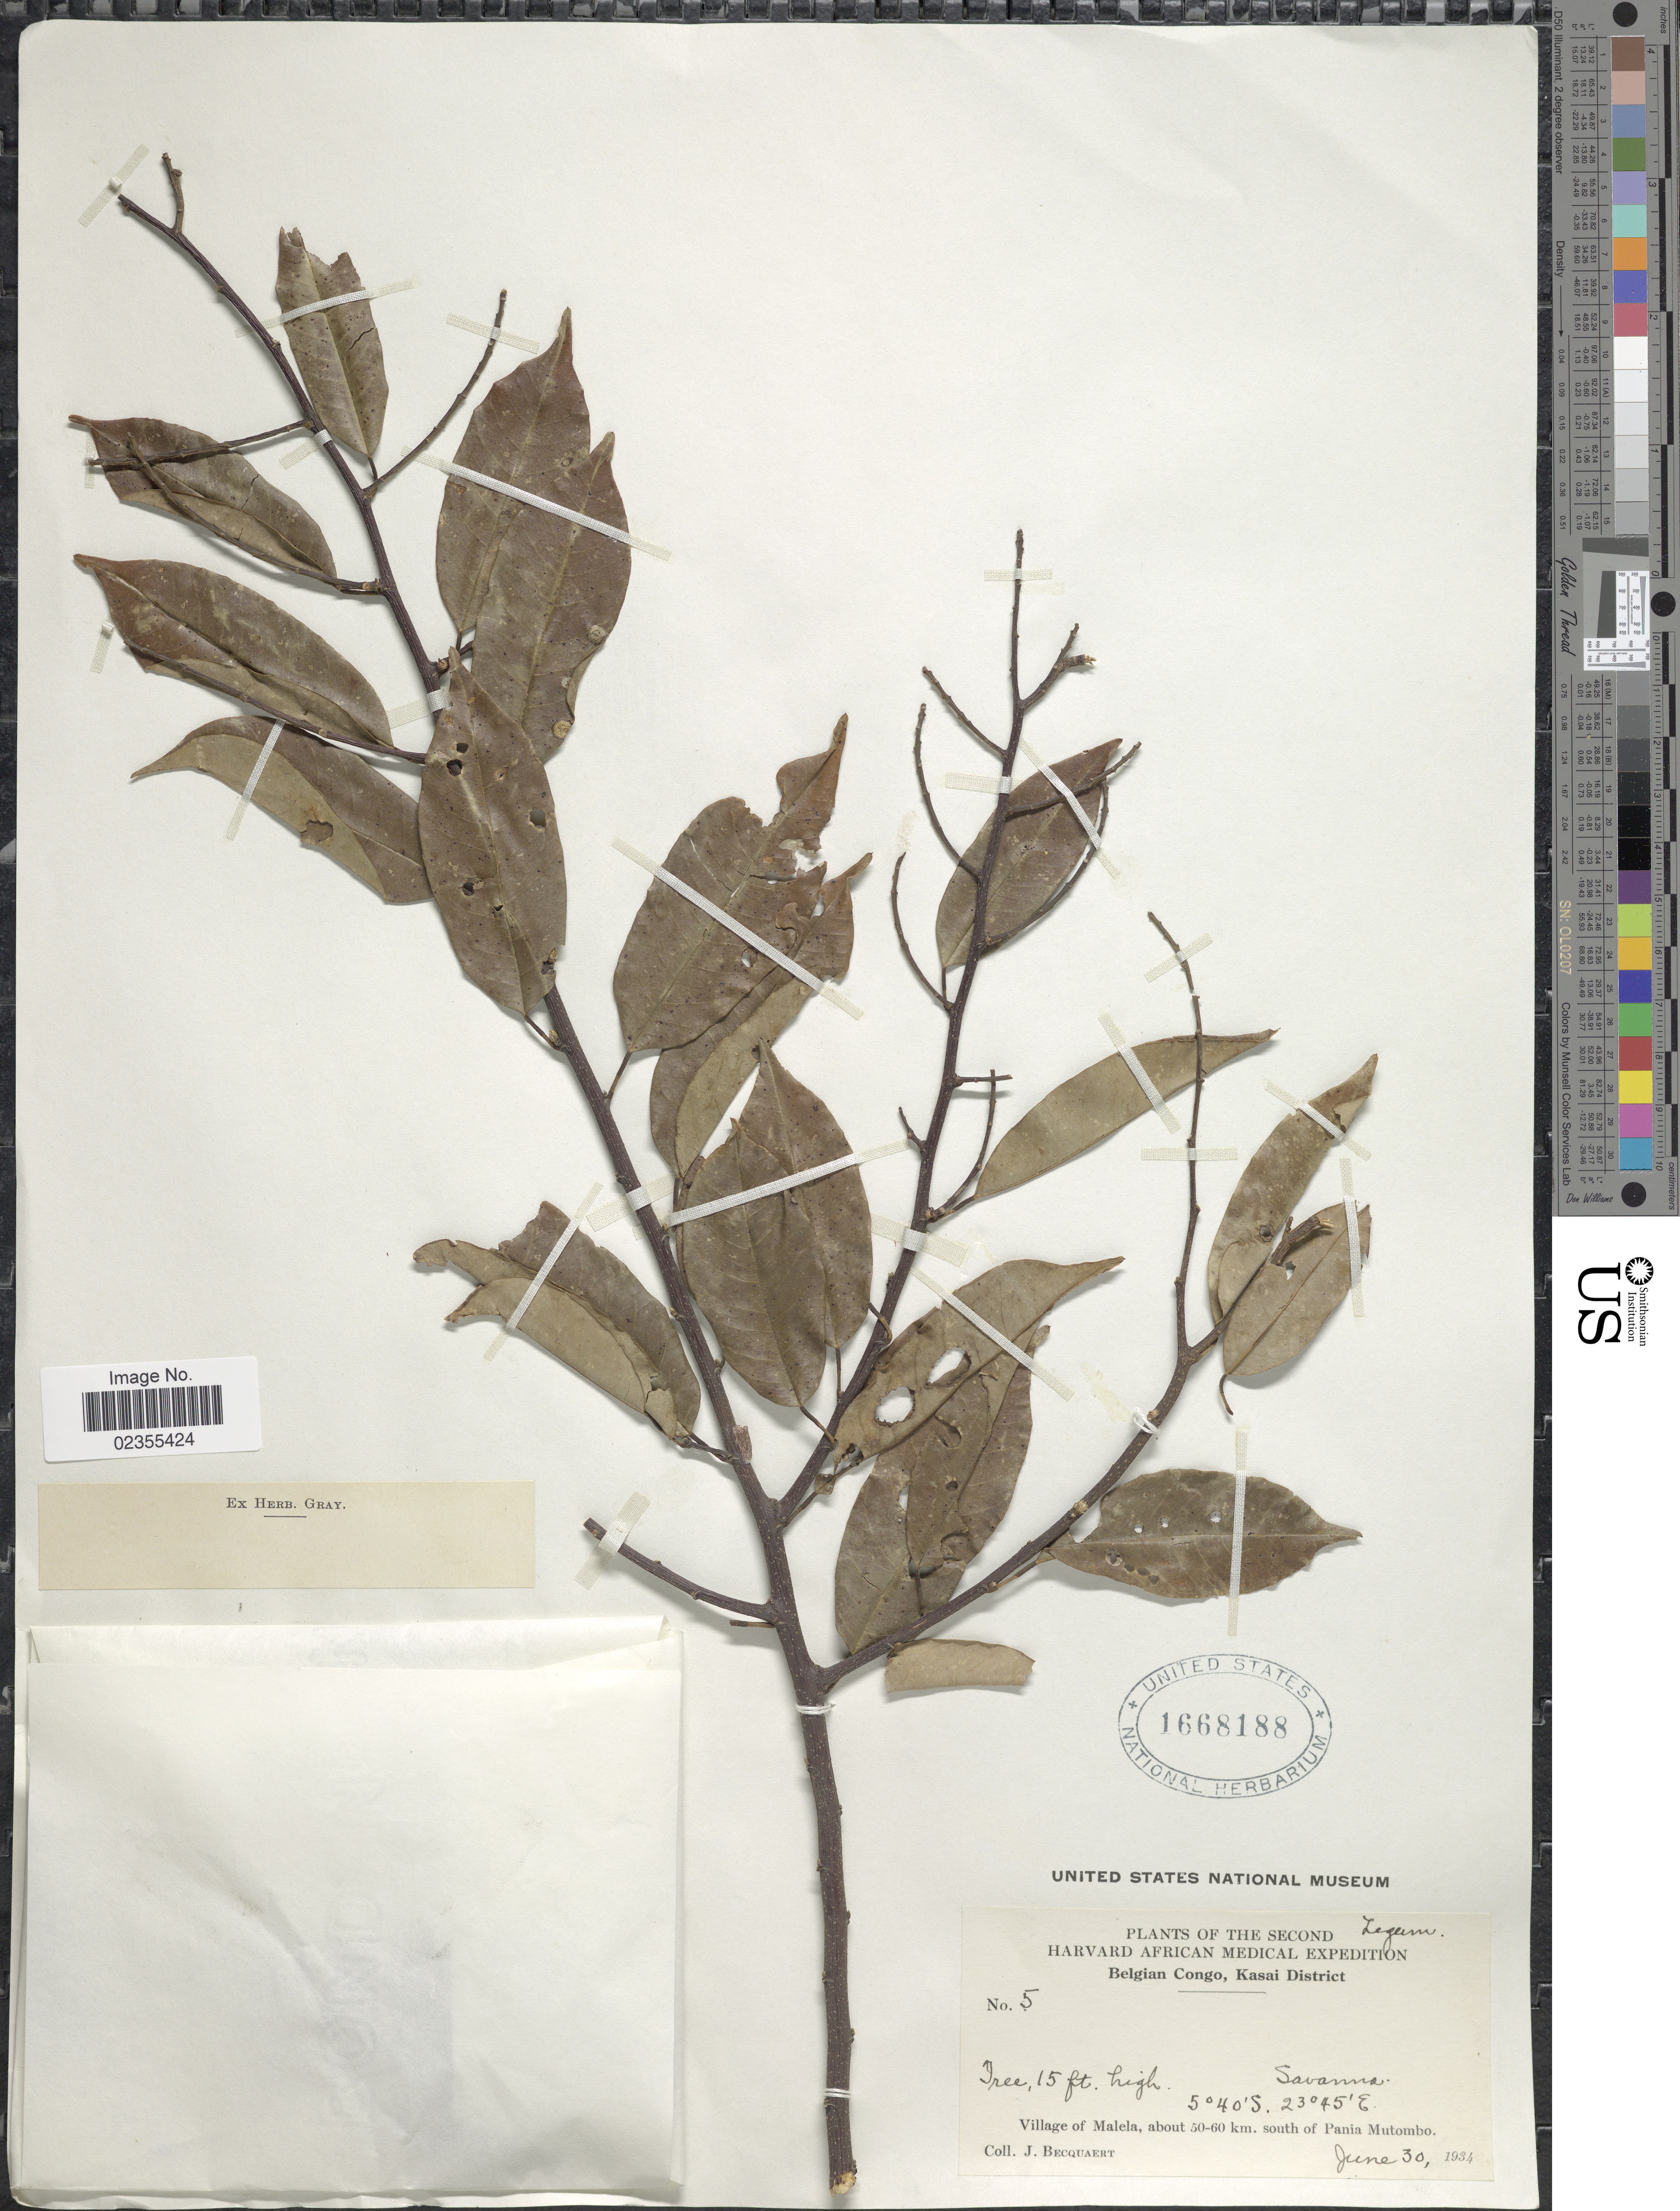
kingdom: Plantae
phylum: Tracheophyta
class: Magnoliopsida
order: Fabales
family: Fabaceae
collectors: J. Becquaert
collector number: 5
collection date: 1934-06-30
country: Congo, Democratic Republic of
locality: Belgian Congo, Kasai District, The Second, Savanna, Village of Malela, about 50-60 km south of Pania Mutombo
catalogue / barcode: US 1668188